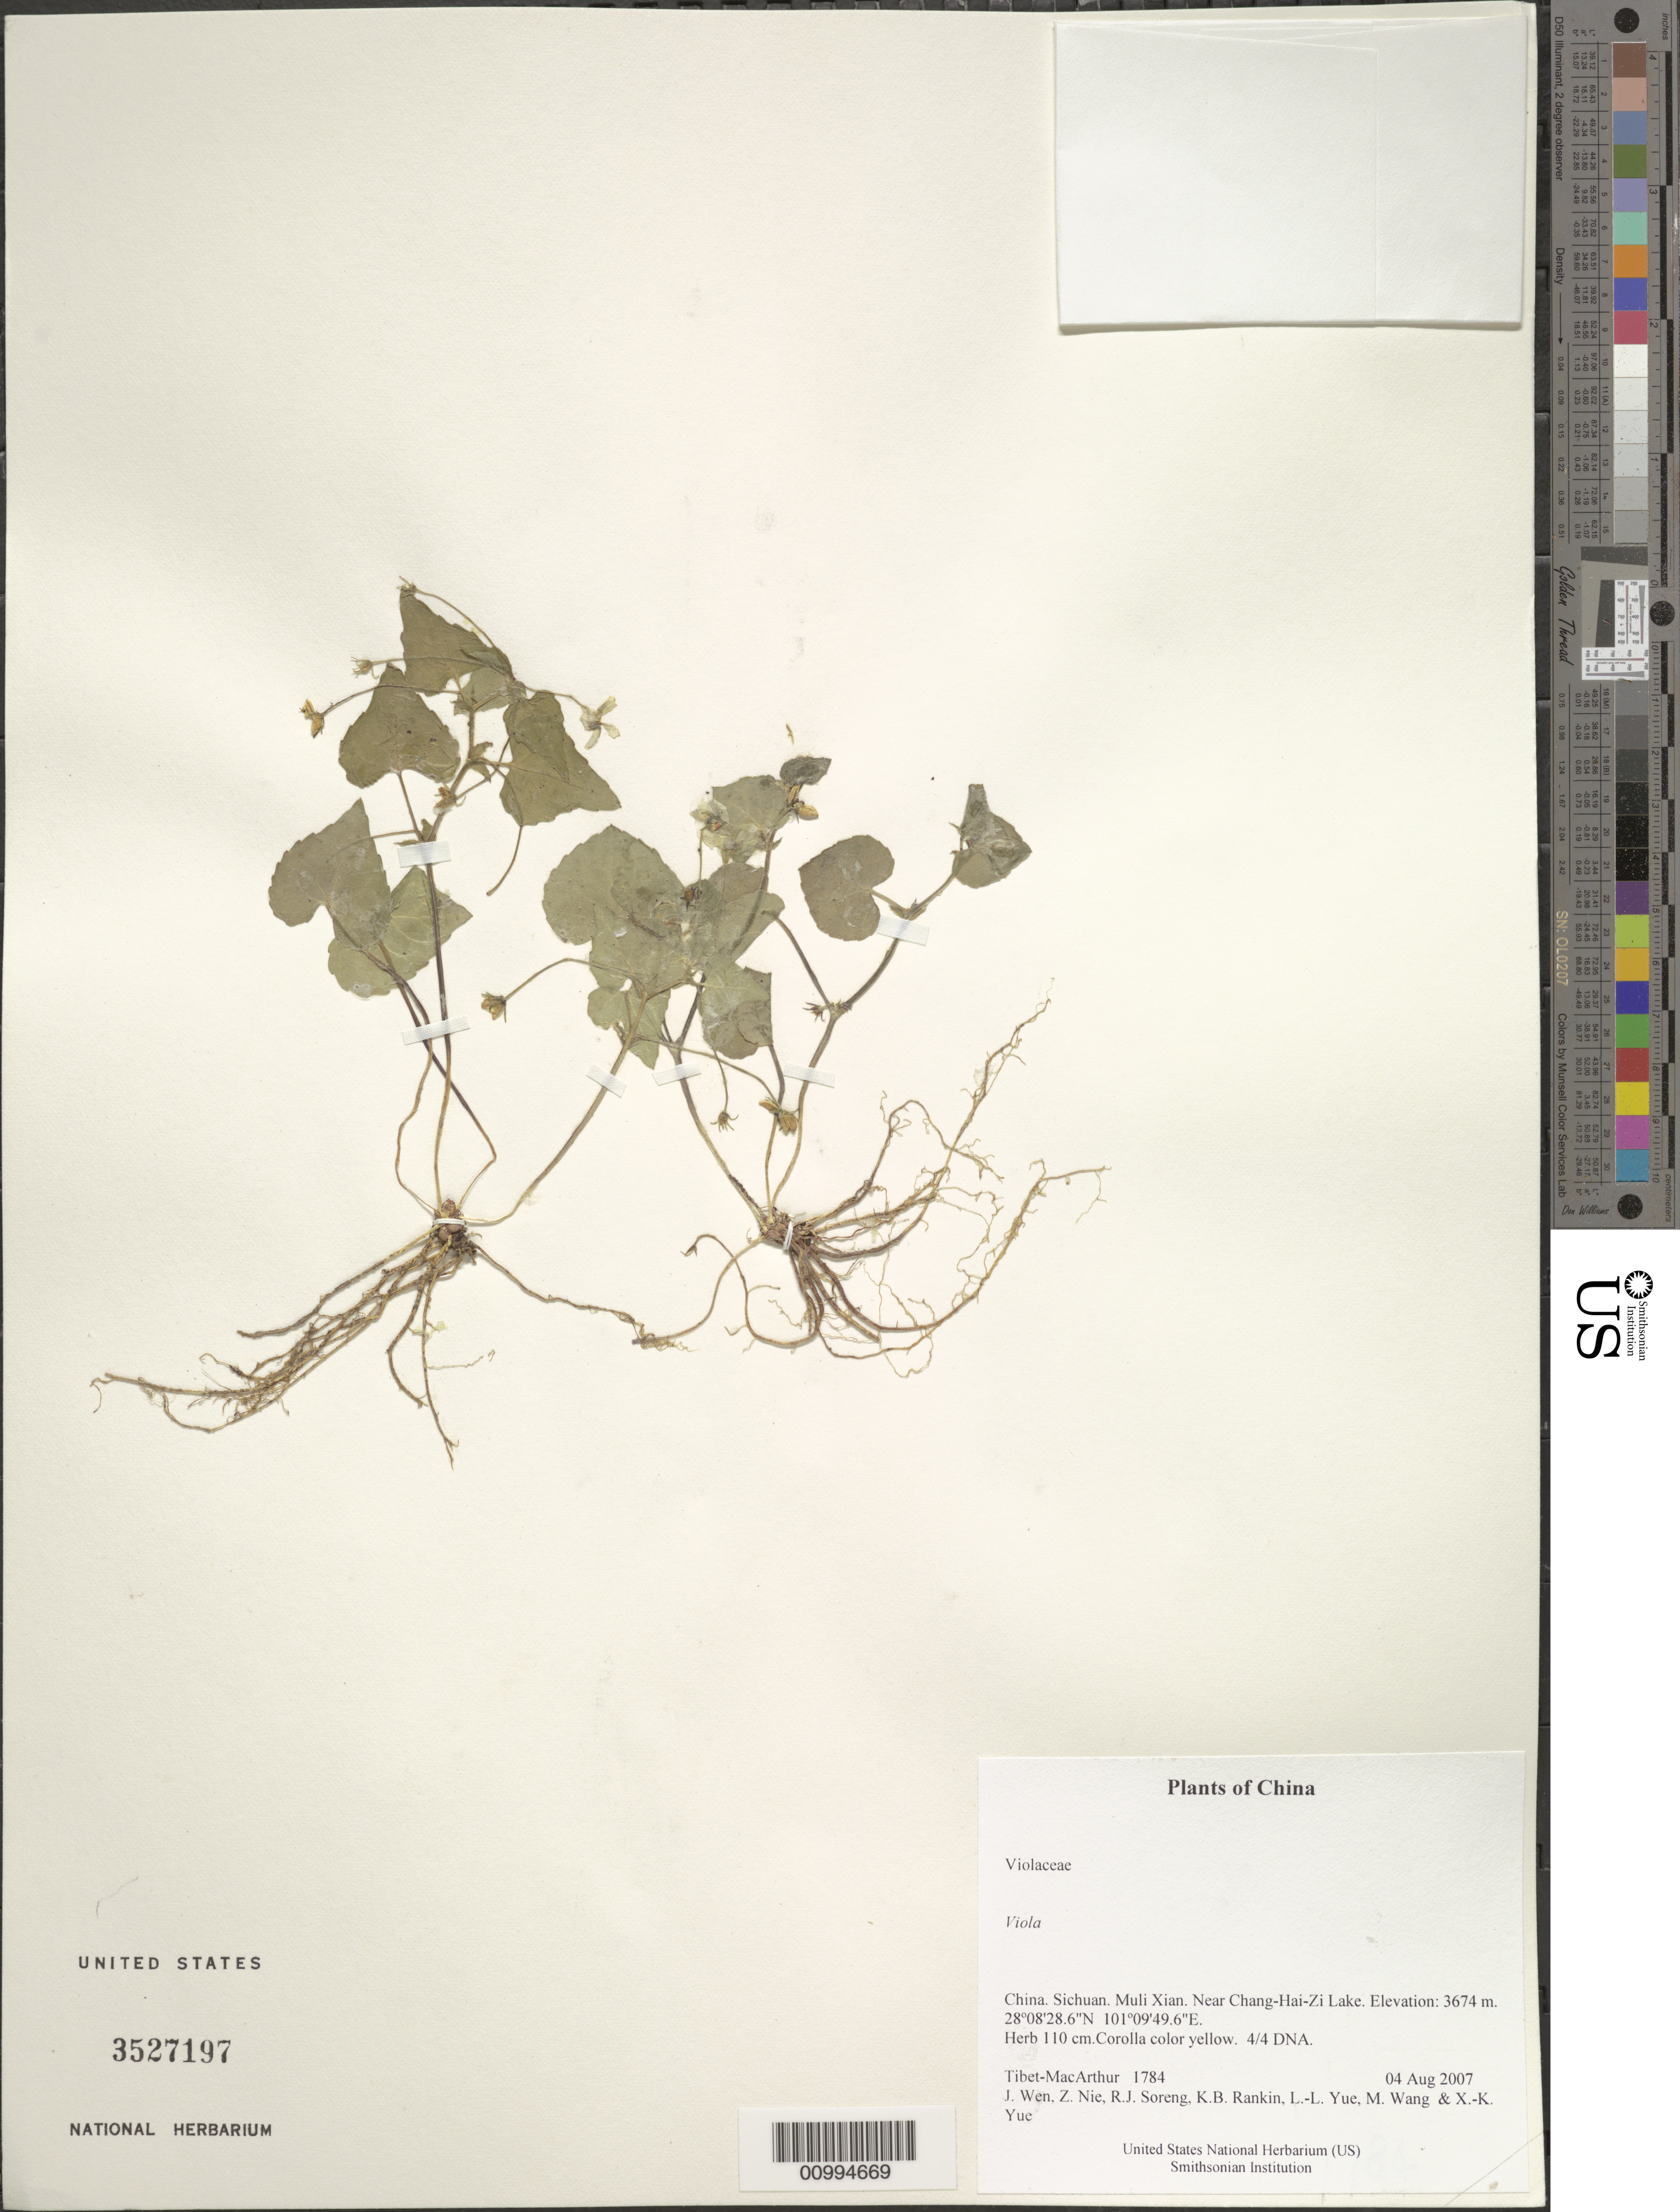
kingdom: Plantae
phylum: Tracheophyta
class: Magnoliopsida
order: Malpighiales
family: Violaceae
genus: Viola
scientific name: Viola sp.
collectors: Tibet-MacArthur, J. Wen, Z. Nie, R. J. Soreng, K. Rankin, L. Yue, M. Wang & X. Yue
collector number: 1784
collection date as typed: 04 Aug 2007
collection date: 2007-08-04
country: China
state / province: Sichuan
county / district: Muli Xian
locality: Near Chang-Hai-Zi Lake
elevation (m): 3674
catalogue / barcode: US 3527197